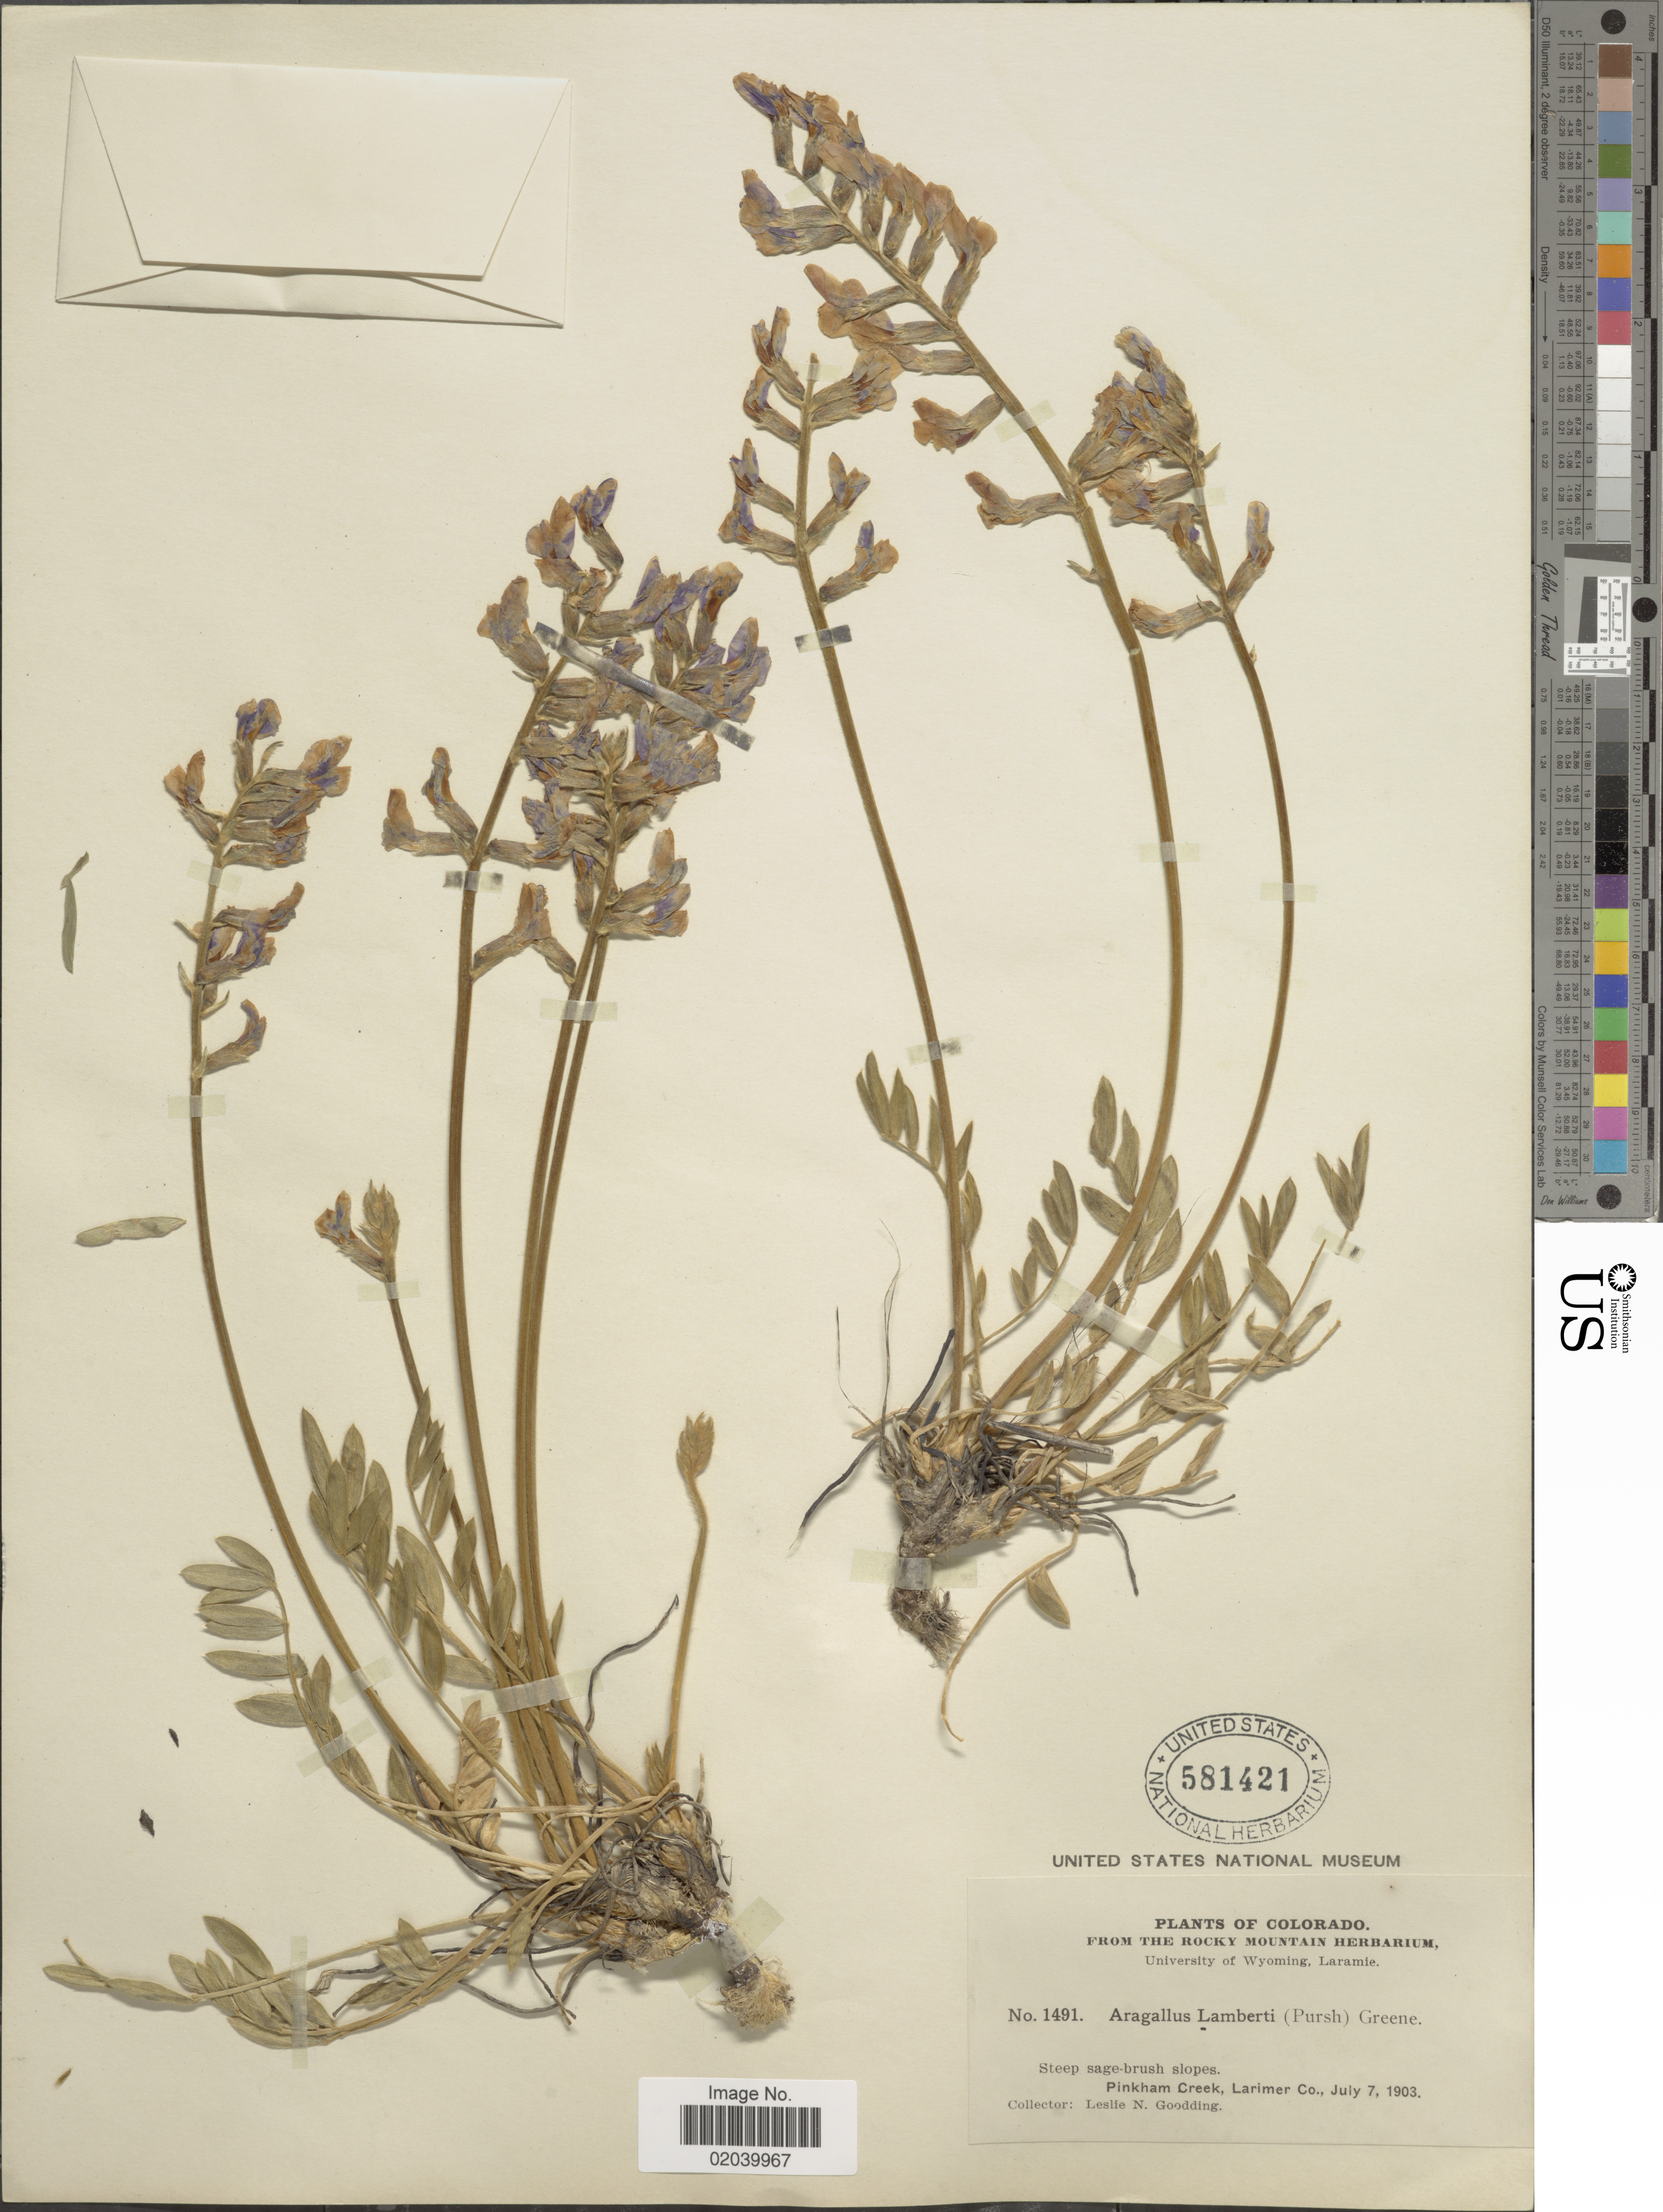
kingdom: Plantae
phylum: Tracheophyta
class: Magnoliopsida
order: Fabales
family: Fabaceae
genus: Oxytropis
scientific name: Oxytropis lambertii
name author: Pursh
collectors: L. N. Goodding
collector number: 1491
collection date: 1903-07-07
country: United States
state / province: Colorado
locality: Pinkham Creek, Larimer Co.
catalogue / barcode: US 581421